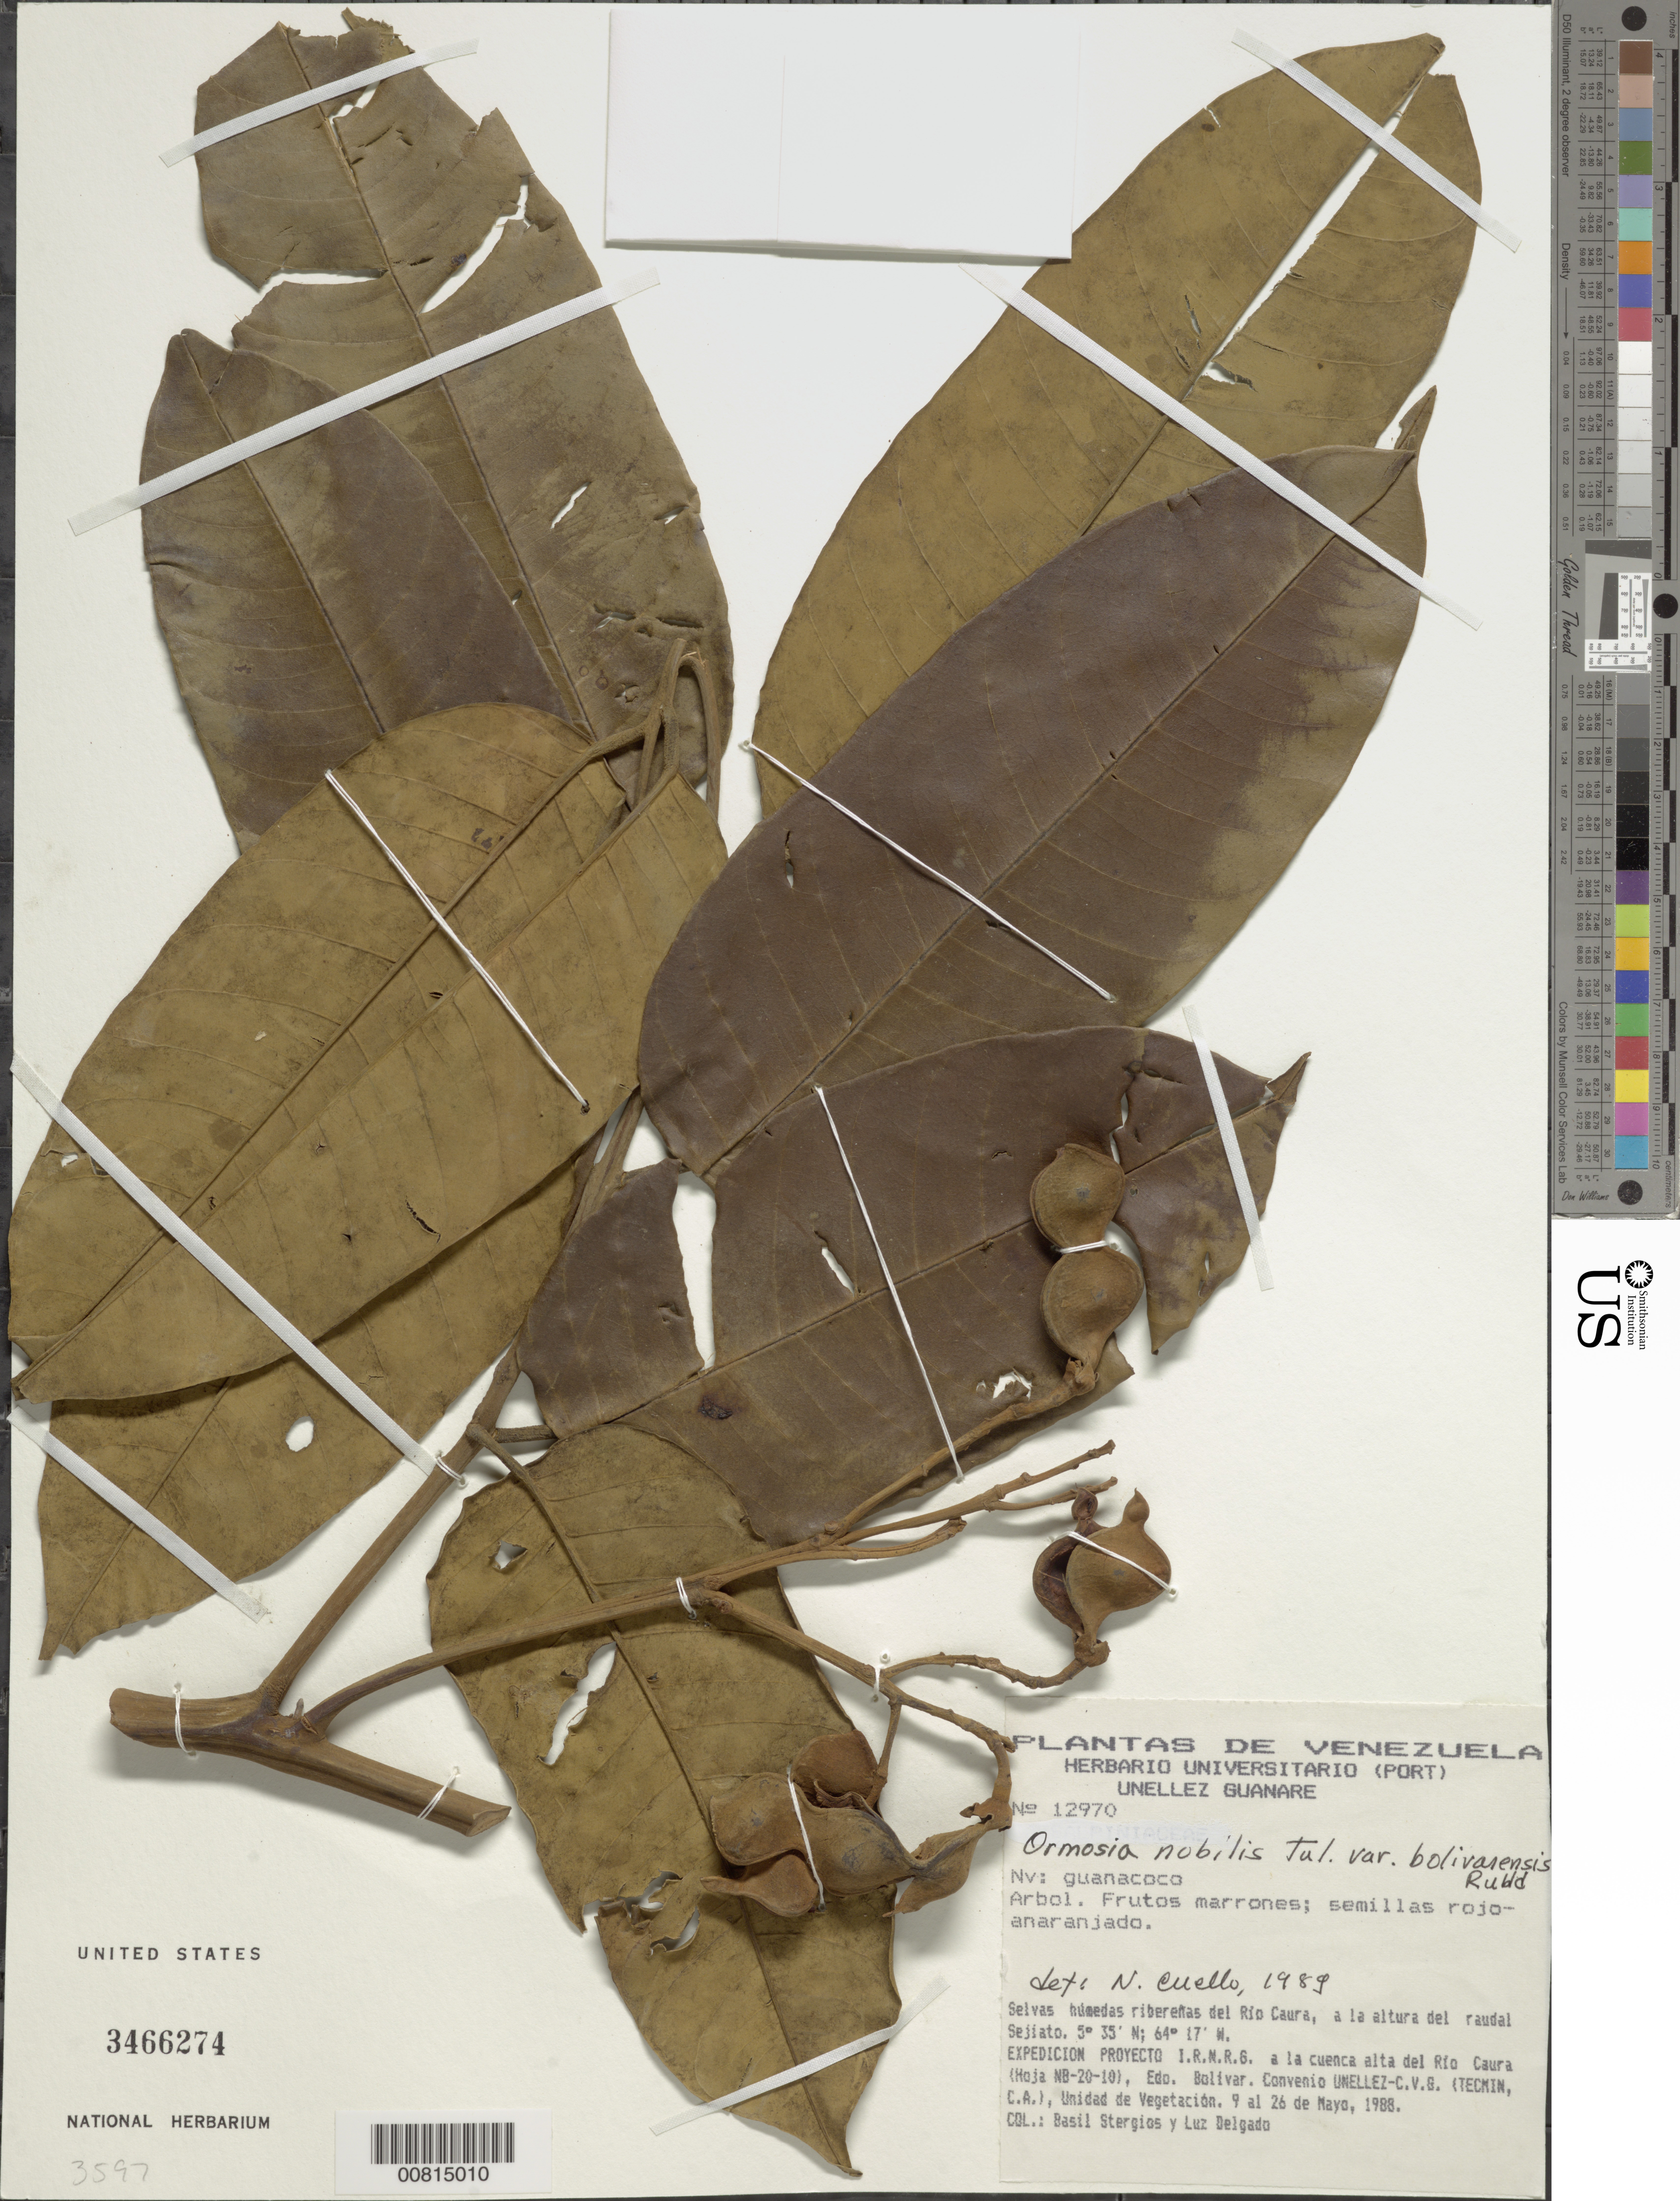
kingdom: Plantae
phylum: Tracheophyta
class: Magnoliopsida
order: Fabales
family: Fabaceae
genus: Ormosia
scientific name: Ormosia nobilis var. bolivarensis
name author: Rudd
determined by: Cuello, Nidia L.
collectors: B. G. Stergios & L. Delgado V.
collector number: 12970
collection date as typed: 9-May-88 to 26-May-88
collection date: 1988-05-09/1988-05-26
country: Venezuela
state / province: Bolívar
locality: Río Caura, raudal Sejiato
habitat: Selvas húmedas ribereñas del río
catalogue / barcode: US 3466274